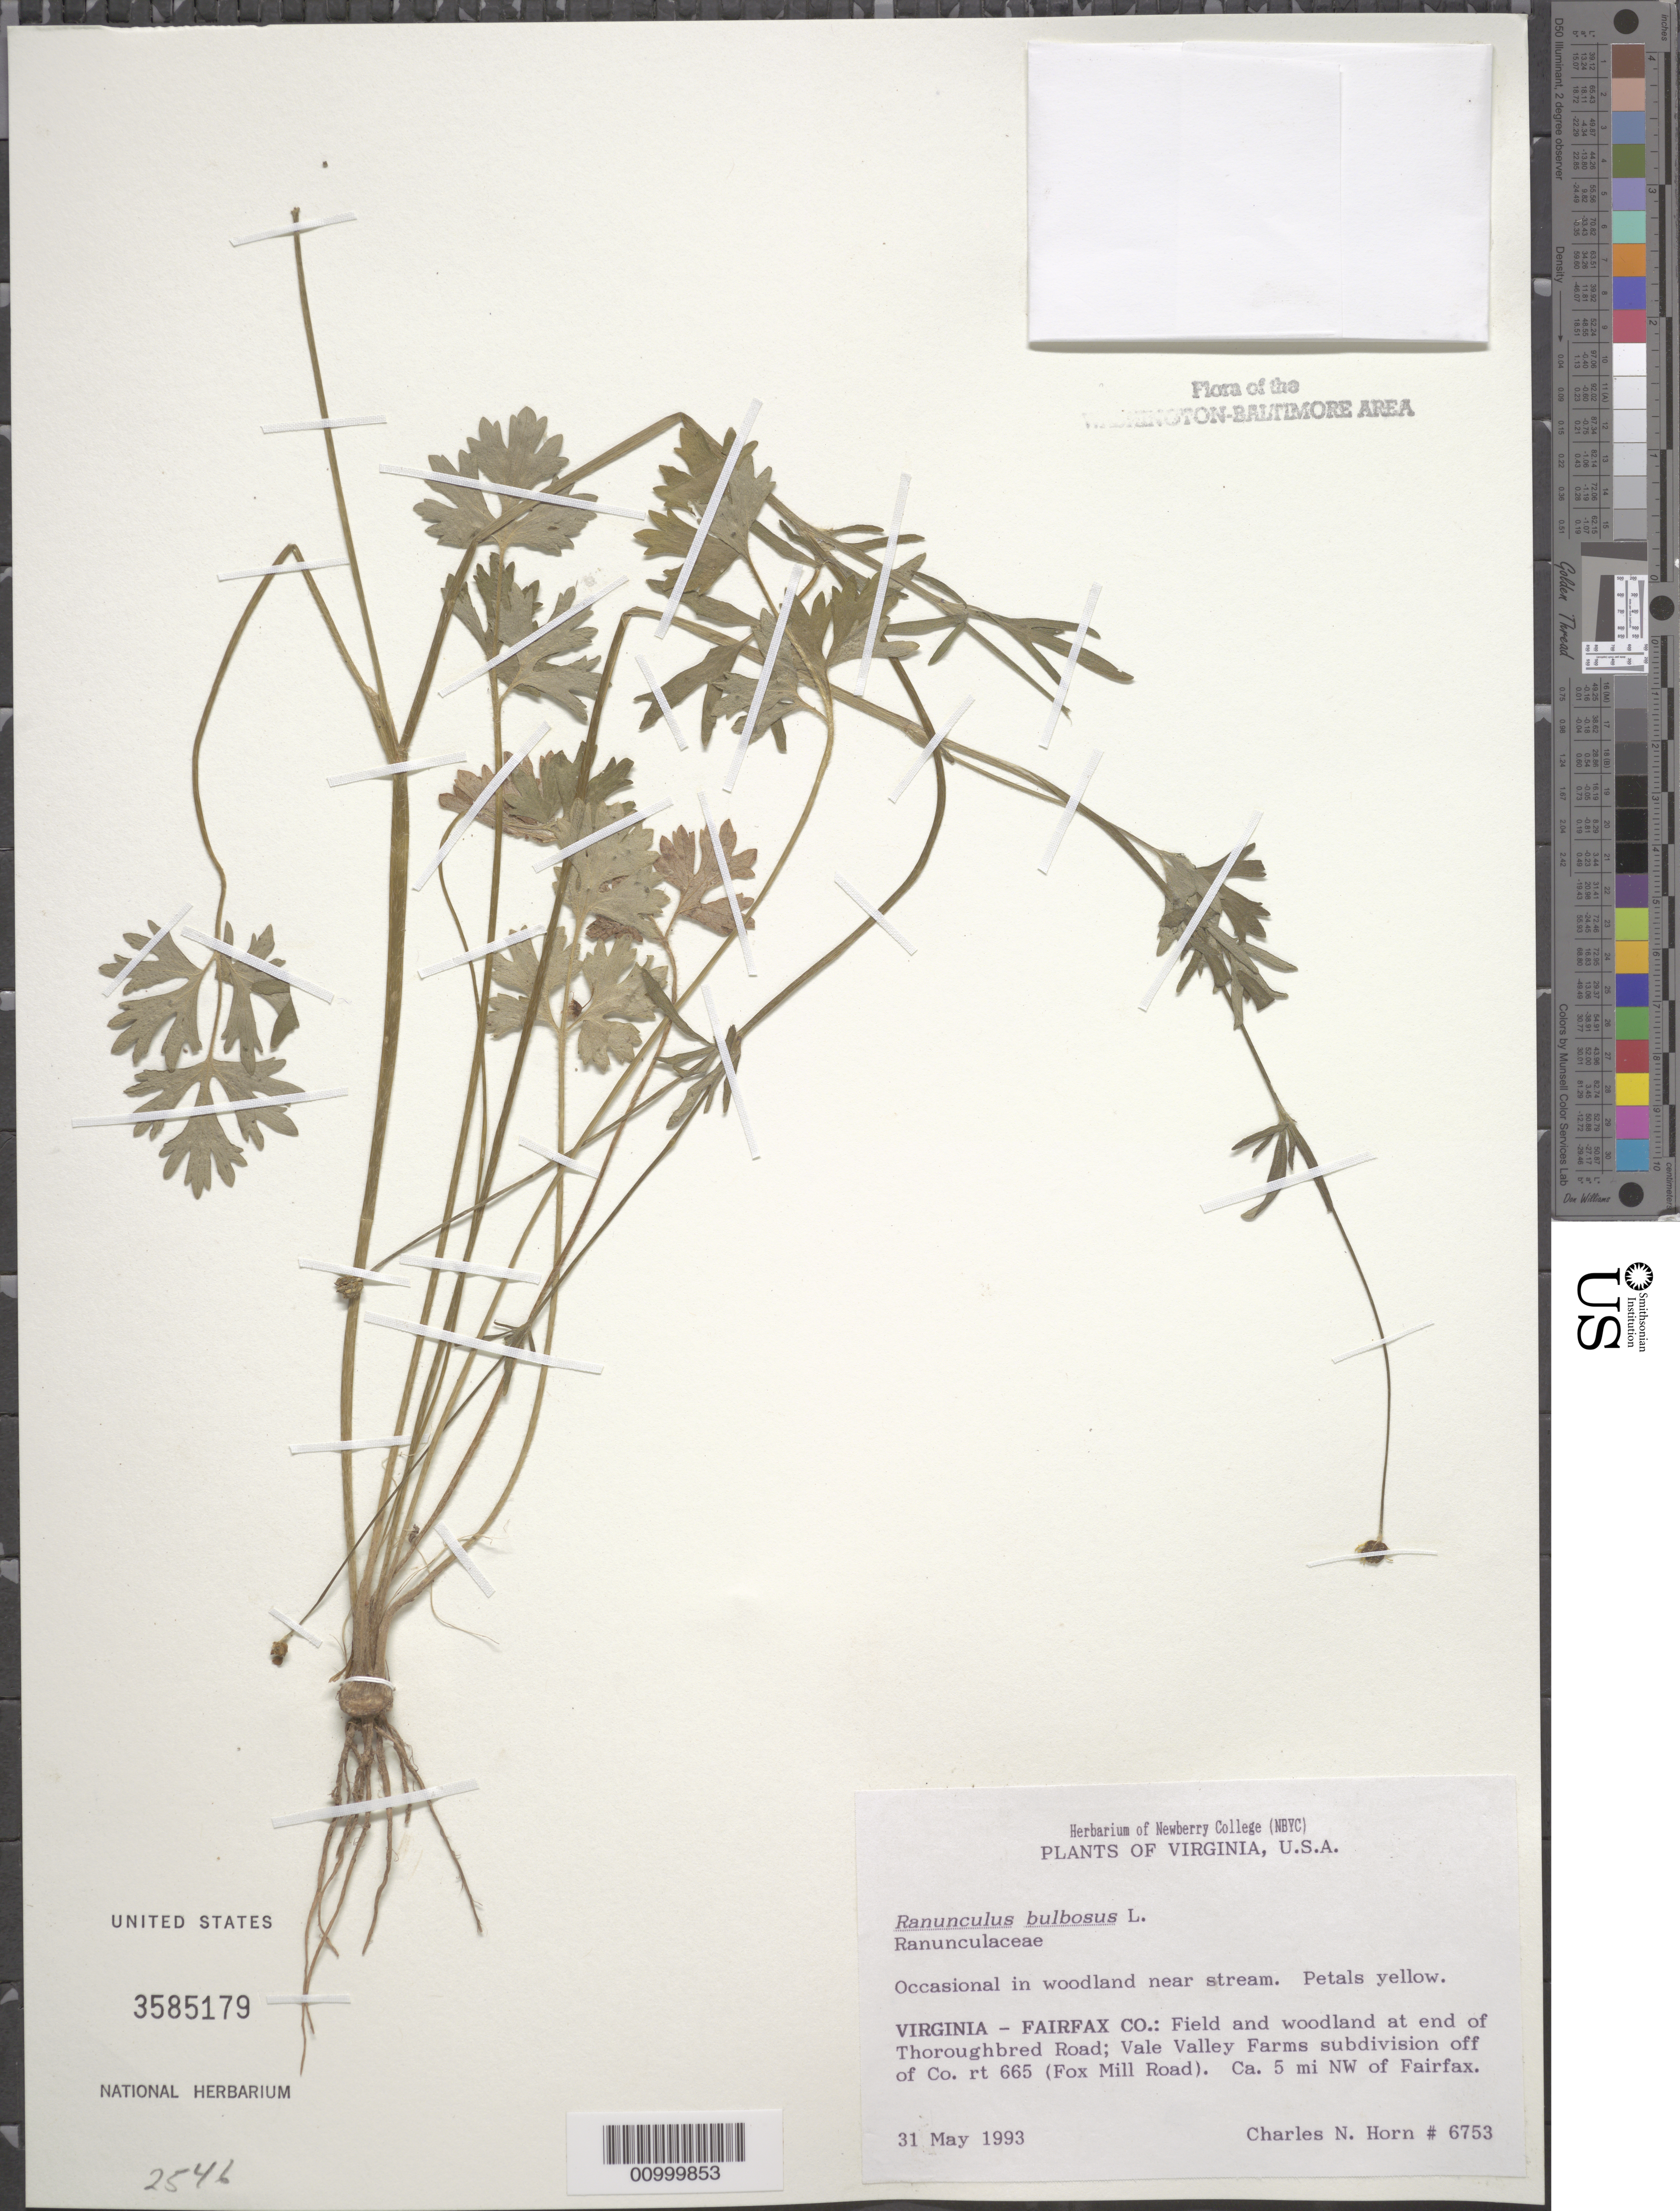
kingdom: Plantae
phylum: Tracheophyta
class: Magnoliopsida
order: Ranunculales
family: Ranunculaceae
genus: Ranunculus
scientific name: Ranunculus bulbosus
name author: L.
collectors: C. N. Horn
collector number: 6753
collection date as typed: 31 May 1993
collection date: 1993-05-31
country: United States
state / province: Virginia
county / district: Fairfax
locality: At end of Thoroughbred Road; Vale Valley Farms subdivision off of Co. Rt. 665 (Fox Mill Road). Ca. 5 mi. NW of Fairfax.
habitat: oocasional in woodland near stream.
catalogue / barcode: US 3585179